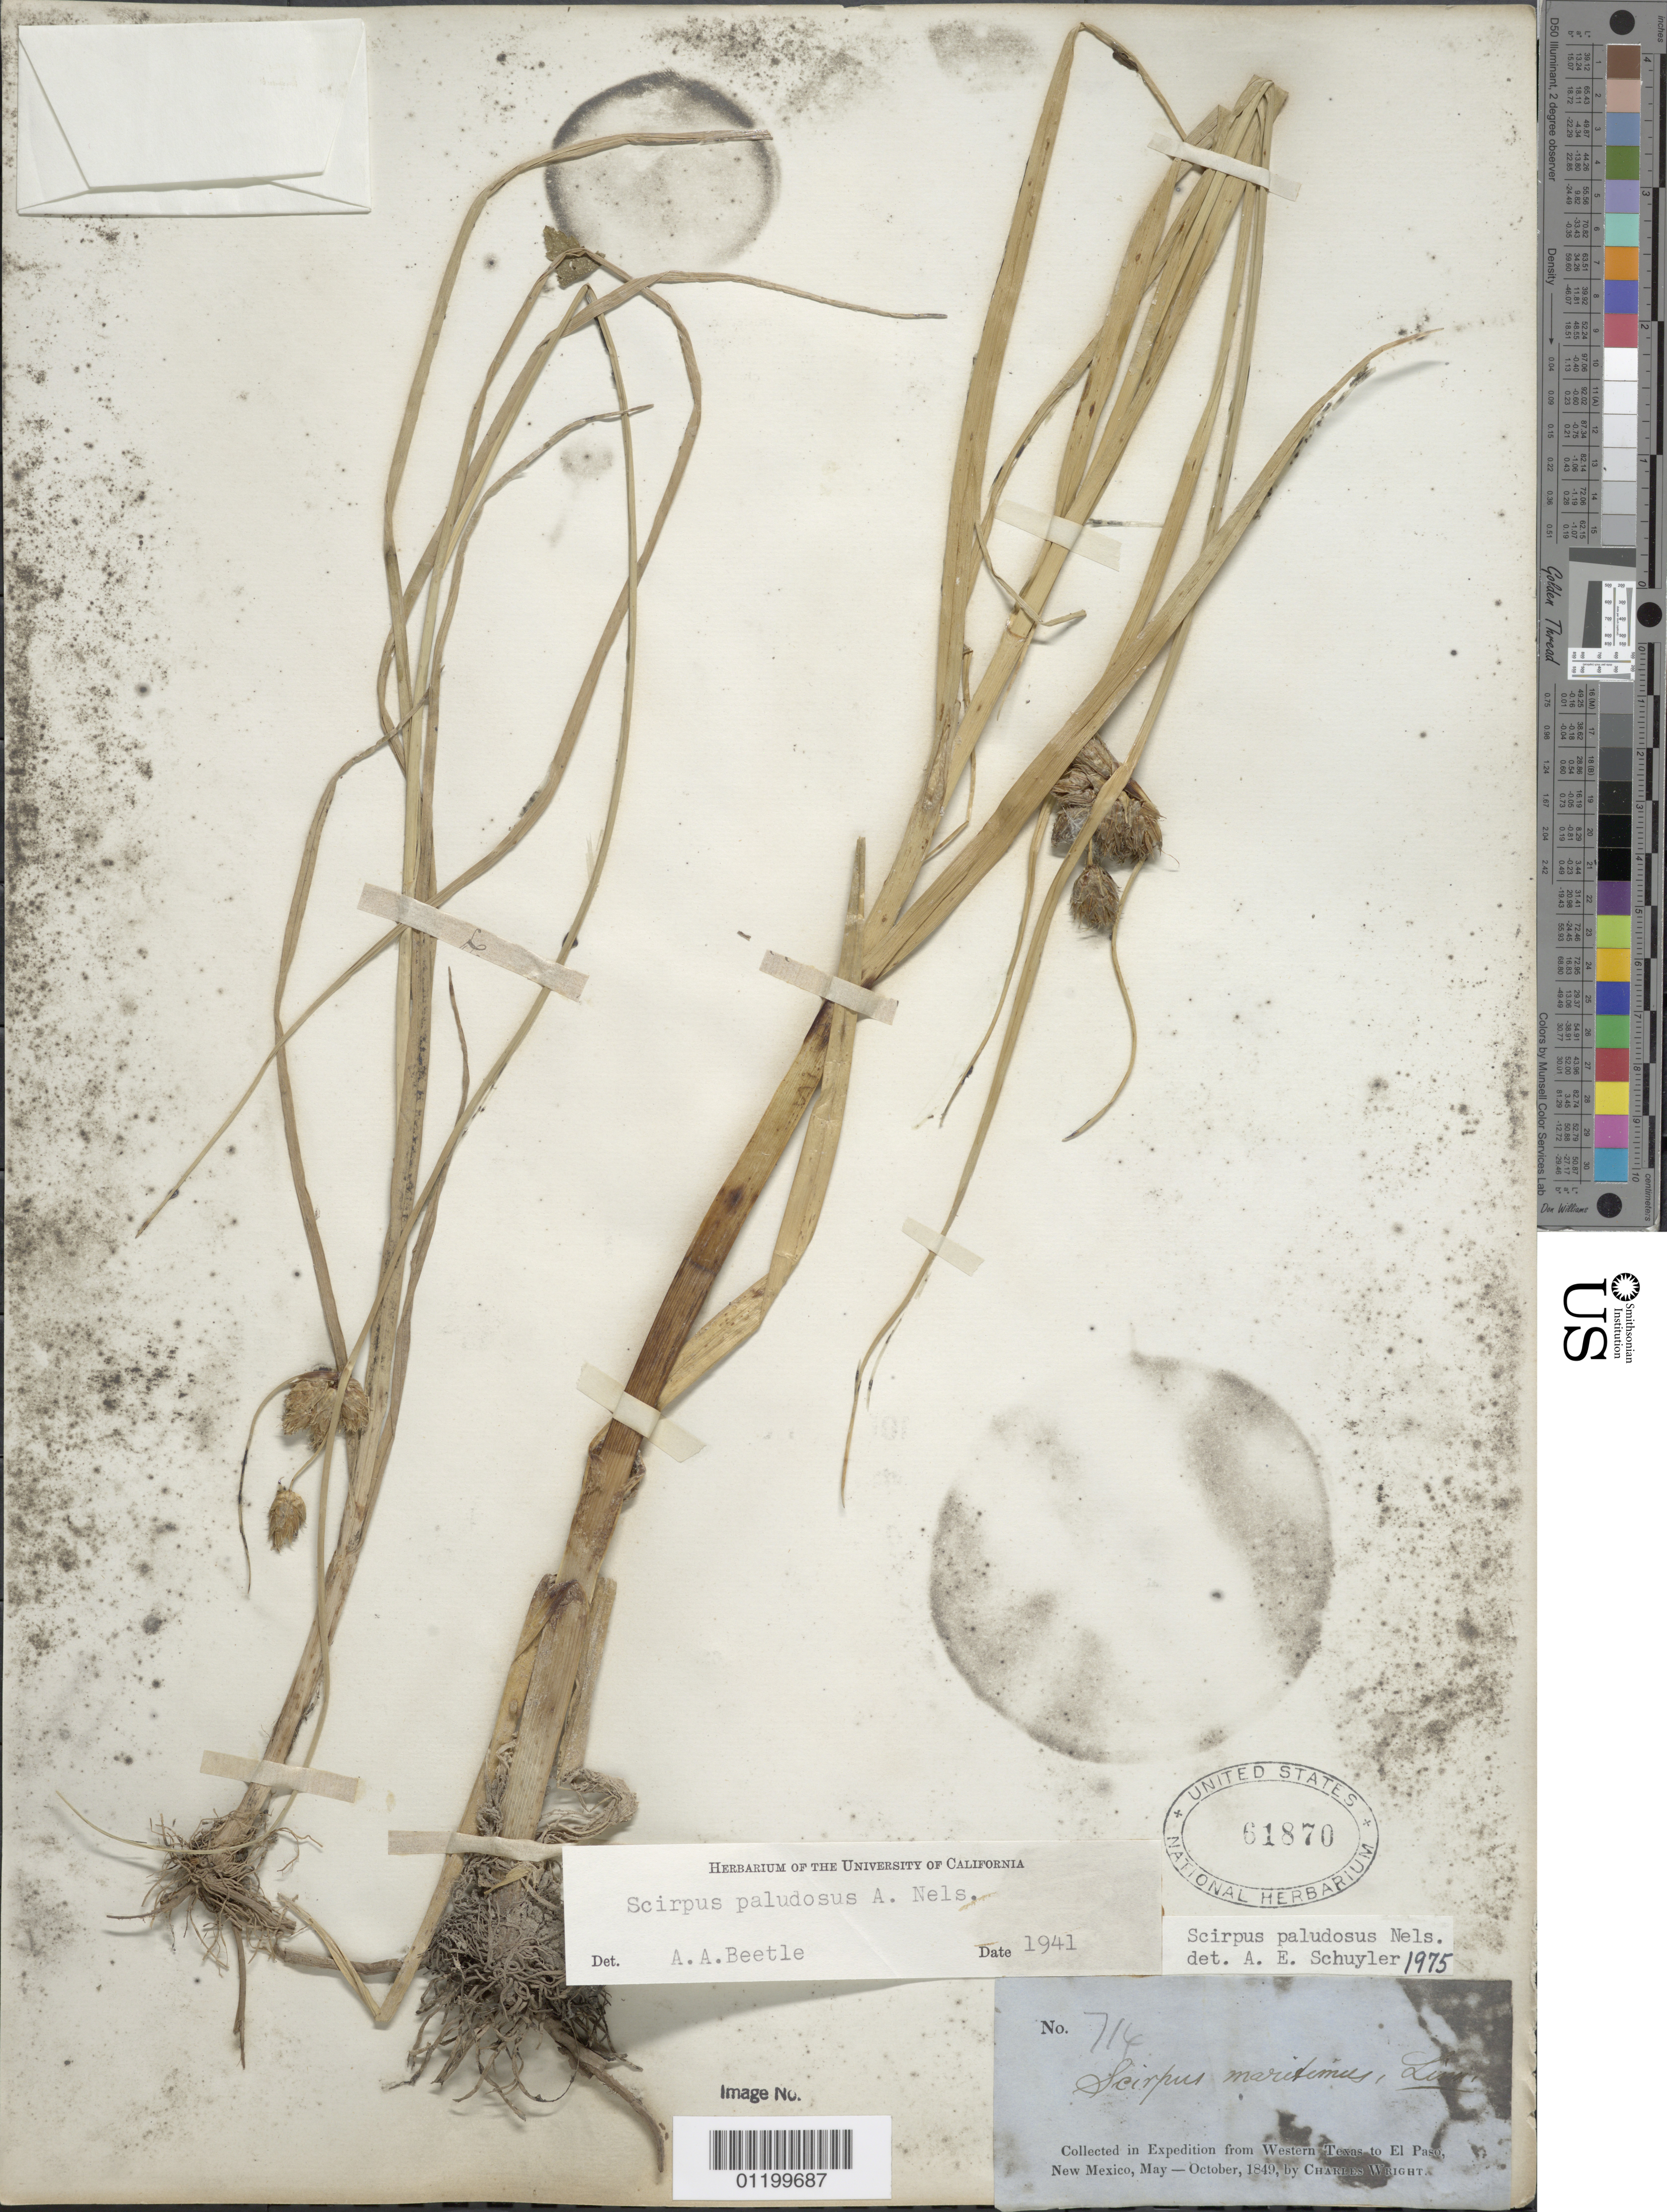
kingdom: Plantae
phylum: Tracheophyta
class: Liliopsida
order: Poales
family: Cyperaceae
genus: Bolboschoenus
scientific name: Bolboschoenus maritimus subsp. paludosus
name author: (A. Nelson) T. Koyama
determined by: Strong, Mark T., (BOT), Smithsonian Institution - National Museum of Natural History (UNITED STATES)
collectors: C. Wright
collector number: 714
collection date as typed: May 1849 to -- Oct 1849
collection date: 1849-05/1849-10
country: United States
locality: From Western Texas to El Paso, New Mexico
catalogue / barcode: US 61870